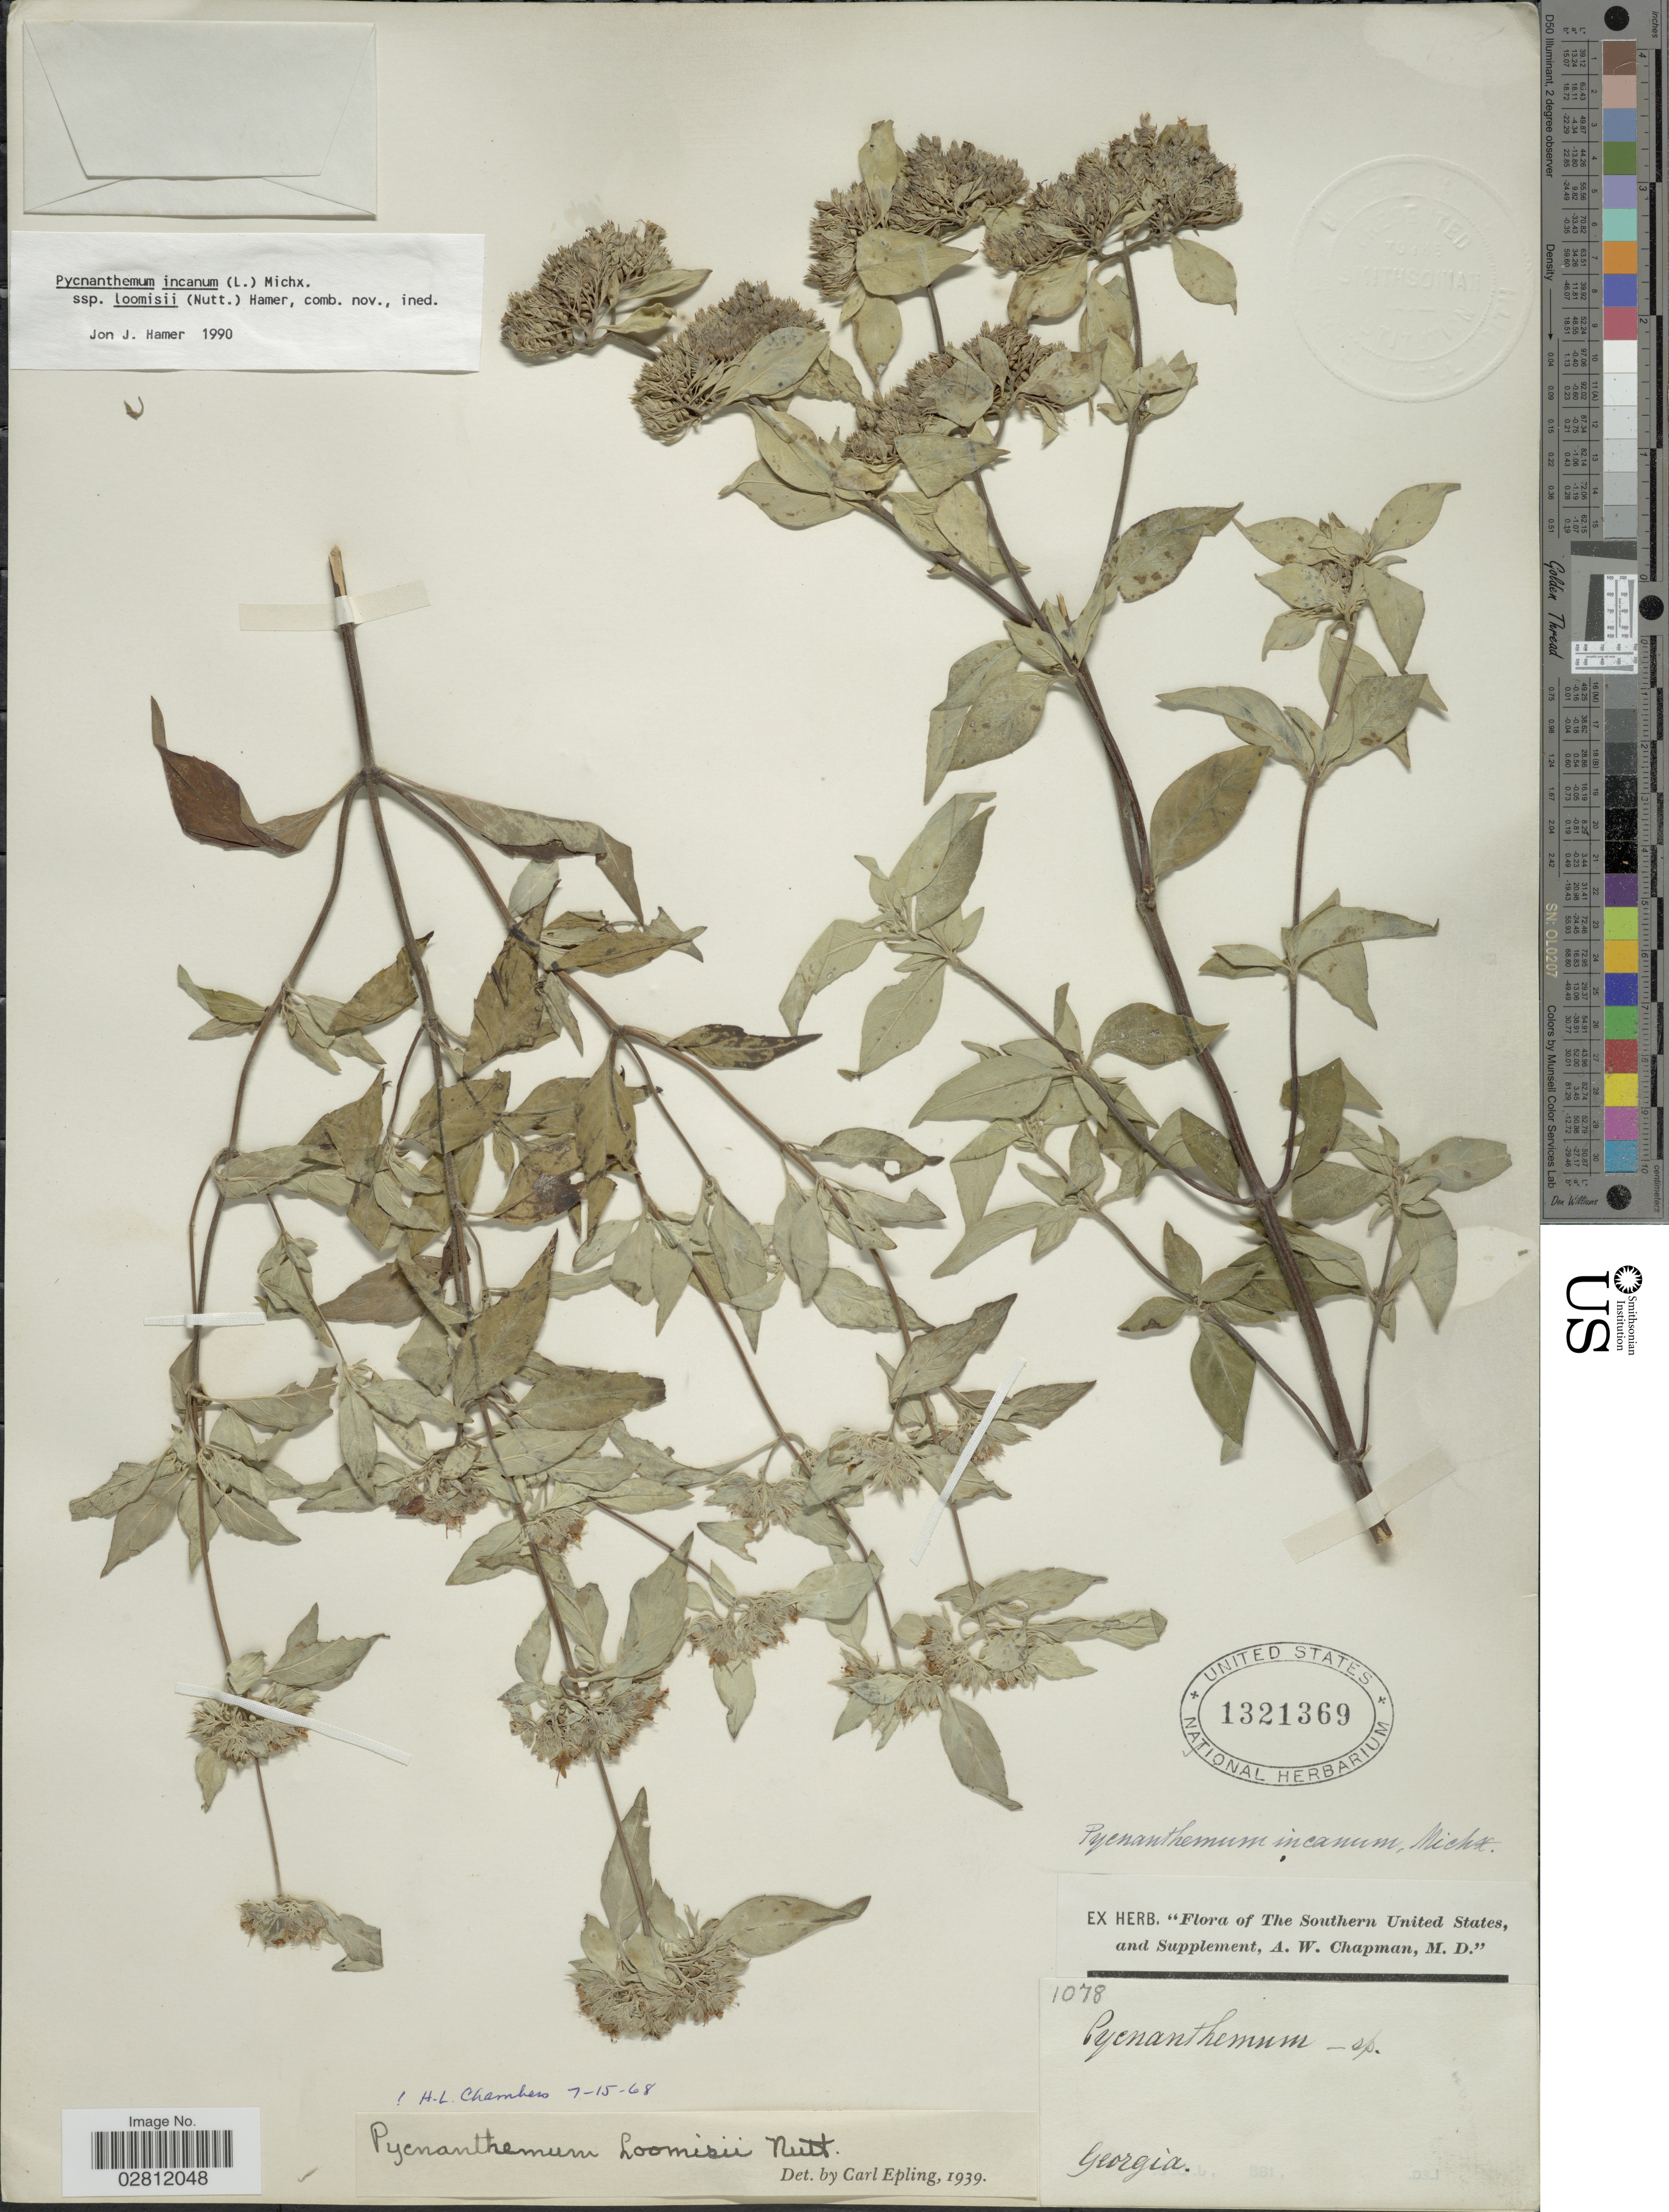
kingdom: Plantae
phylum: Tracheophyta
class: Magnoliopsida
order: Lamiales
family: Lamiaceae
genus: Pycnanthemum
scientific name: Pycnanthemum incanum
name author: (L.) Michx.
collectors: A. W. Chapman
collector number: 1078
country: United States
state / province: Georgia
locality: Southern United States.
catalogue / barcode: US 1321369